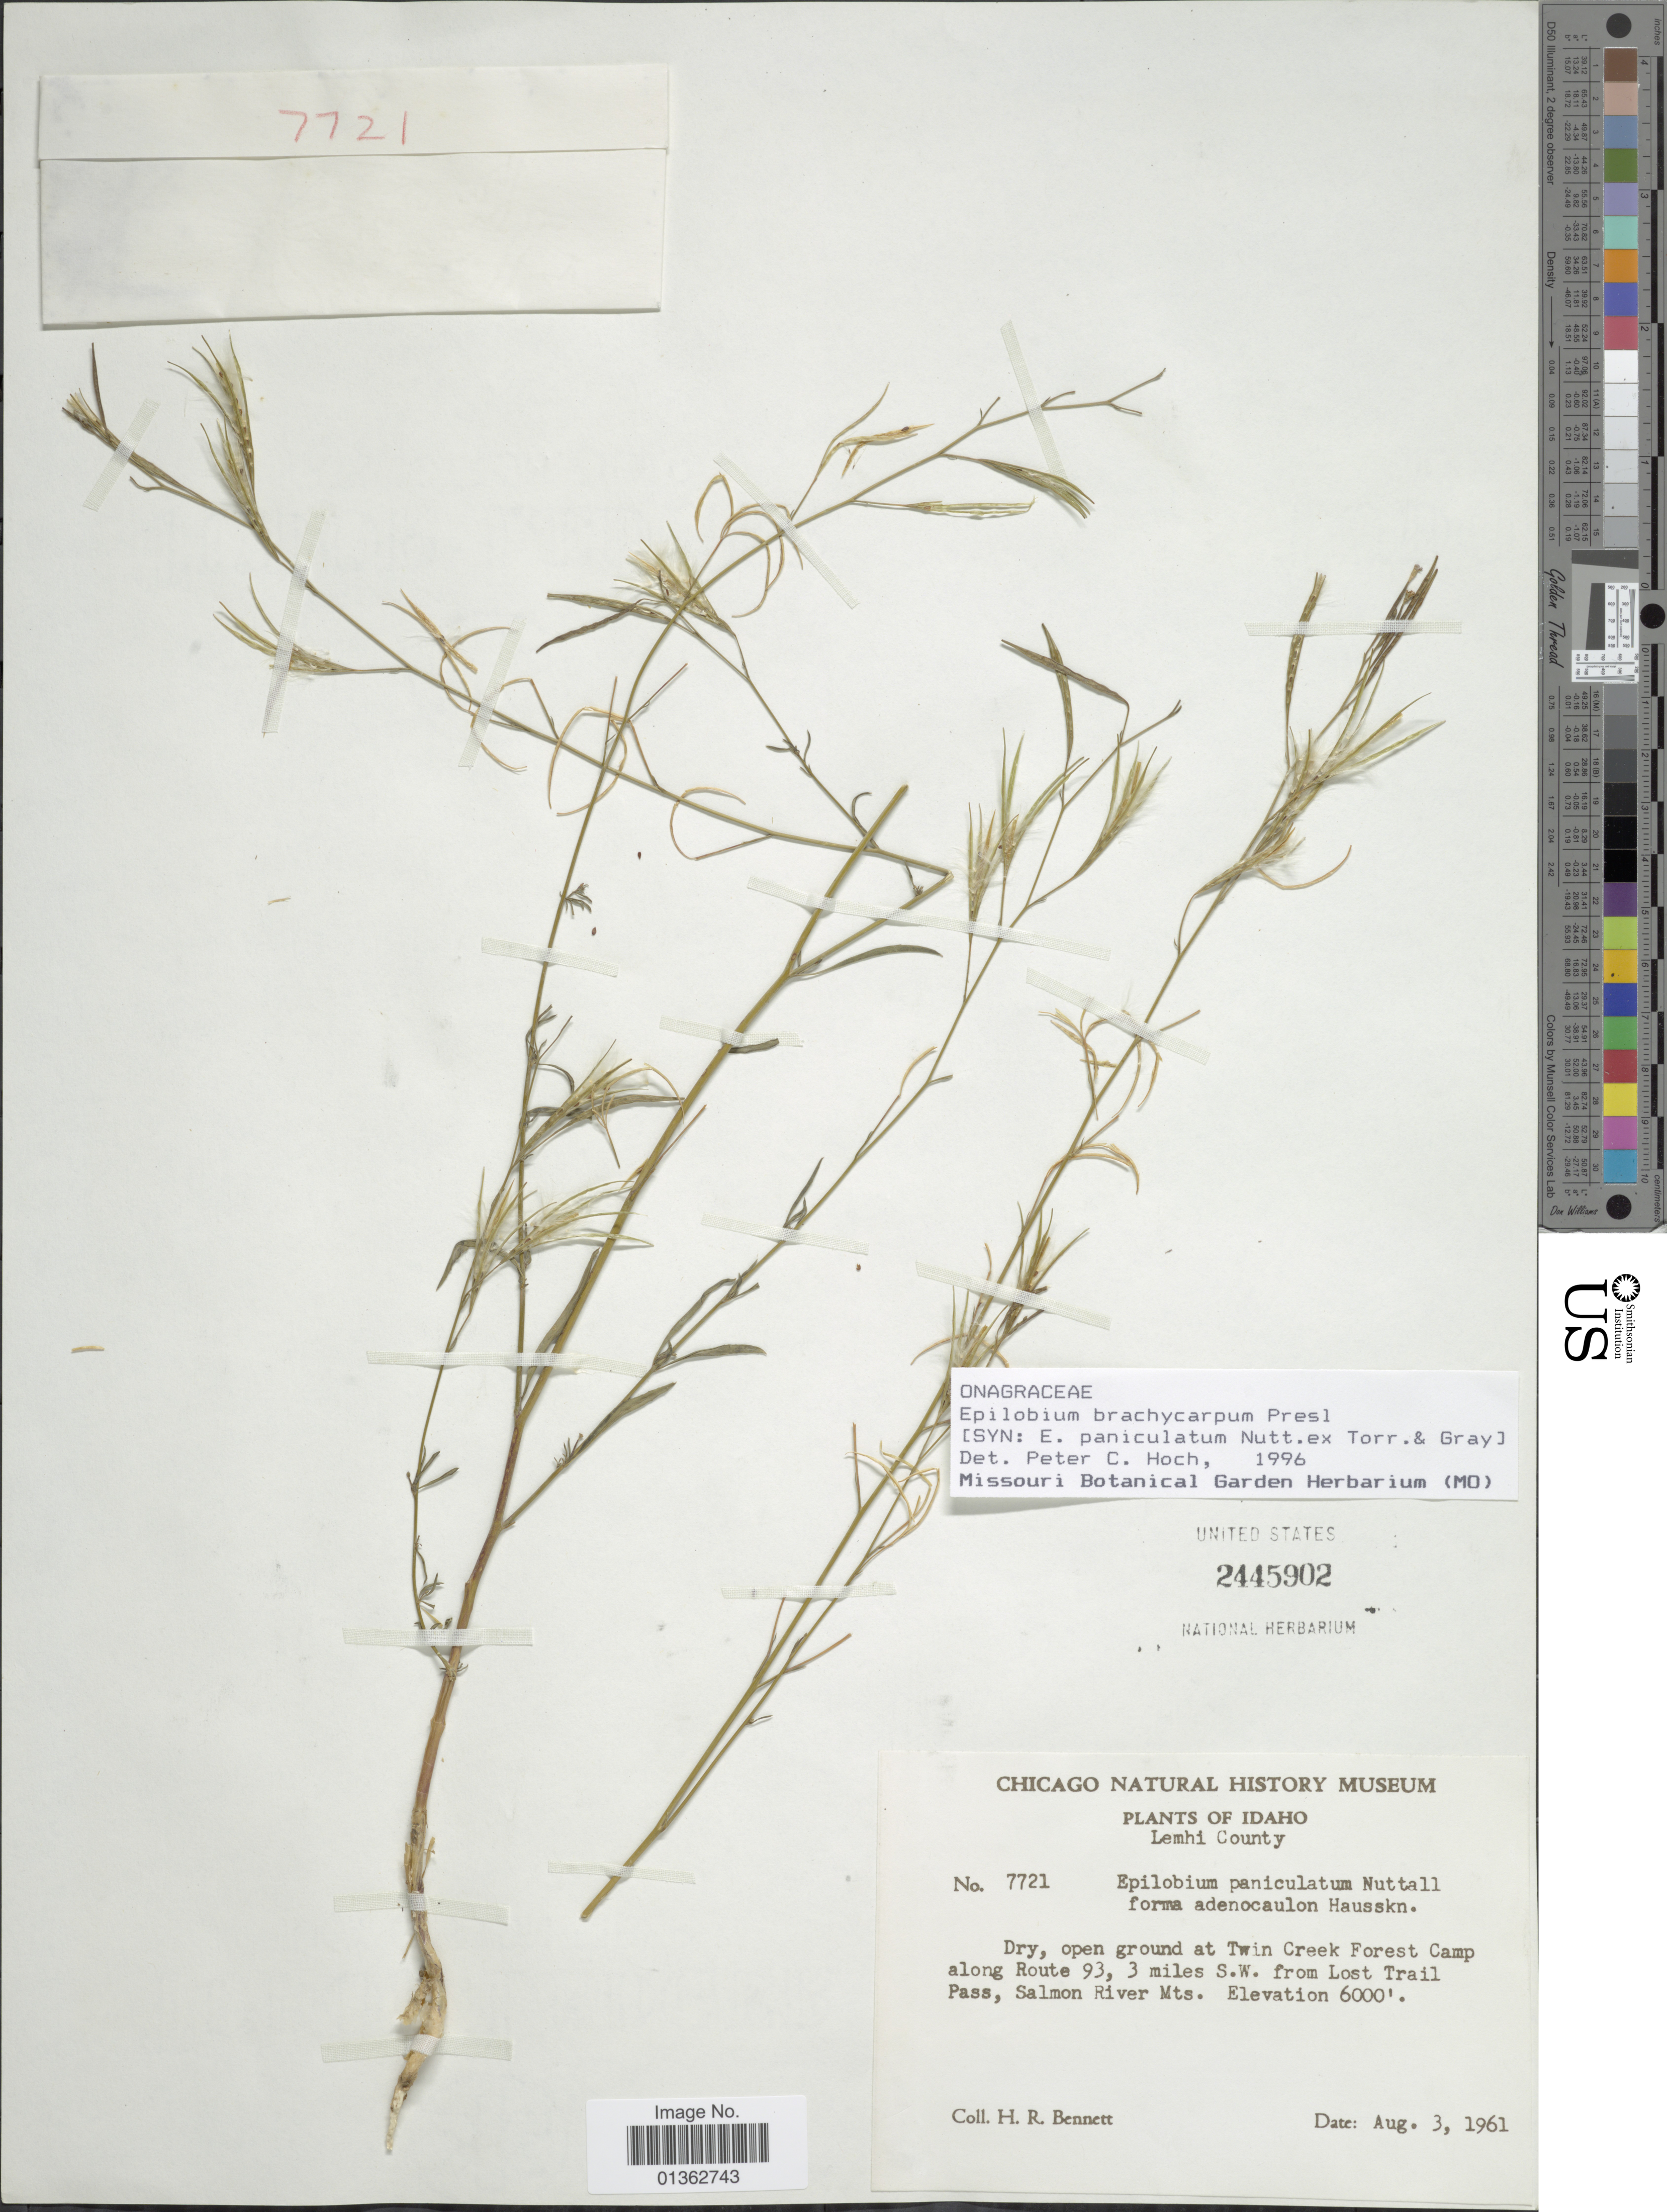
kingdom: Plantae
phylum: Tracheophyta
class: Magnoliopsida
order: Myrtales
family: Onagraceae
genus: Epilobium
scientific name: Epilobium brachycarpum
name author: C. Presl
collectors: H. R. Bennett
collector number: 7721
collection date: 1961-08-03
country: United States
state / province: Idaho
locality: Lemhi County. Dry, open ground at Twin Creek Forest Camp along Route 93, 3 miles S.W. from Lost Trail Pass, Salmon River Mts.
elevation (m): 1829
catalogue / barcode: US 2445902